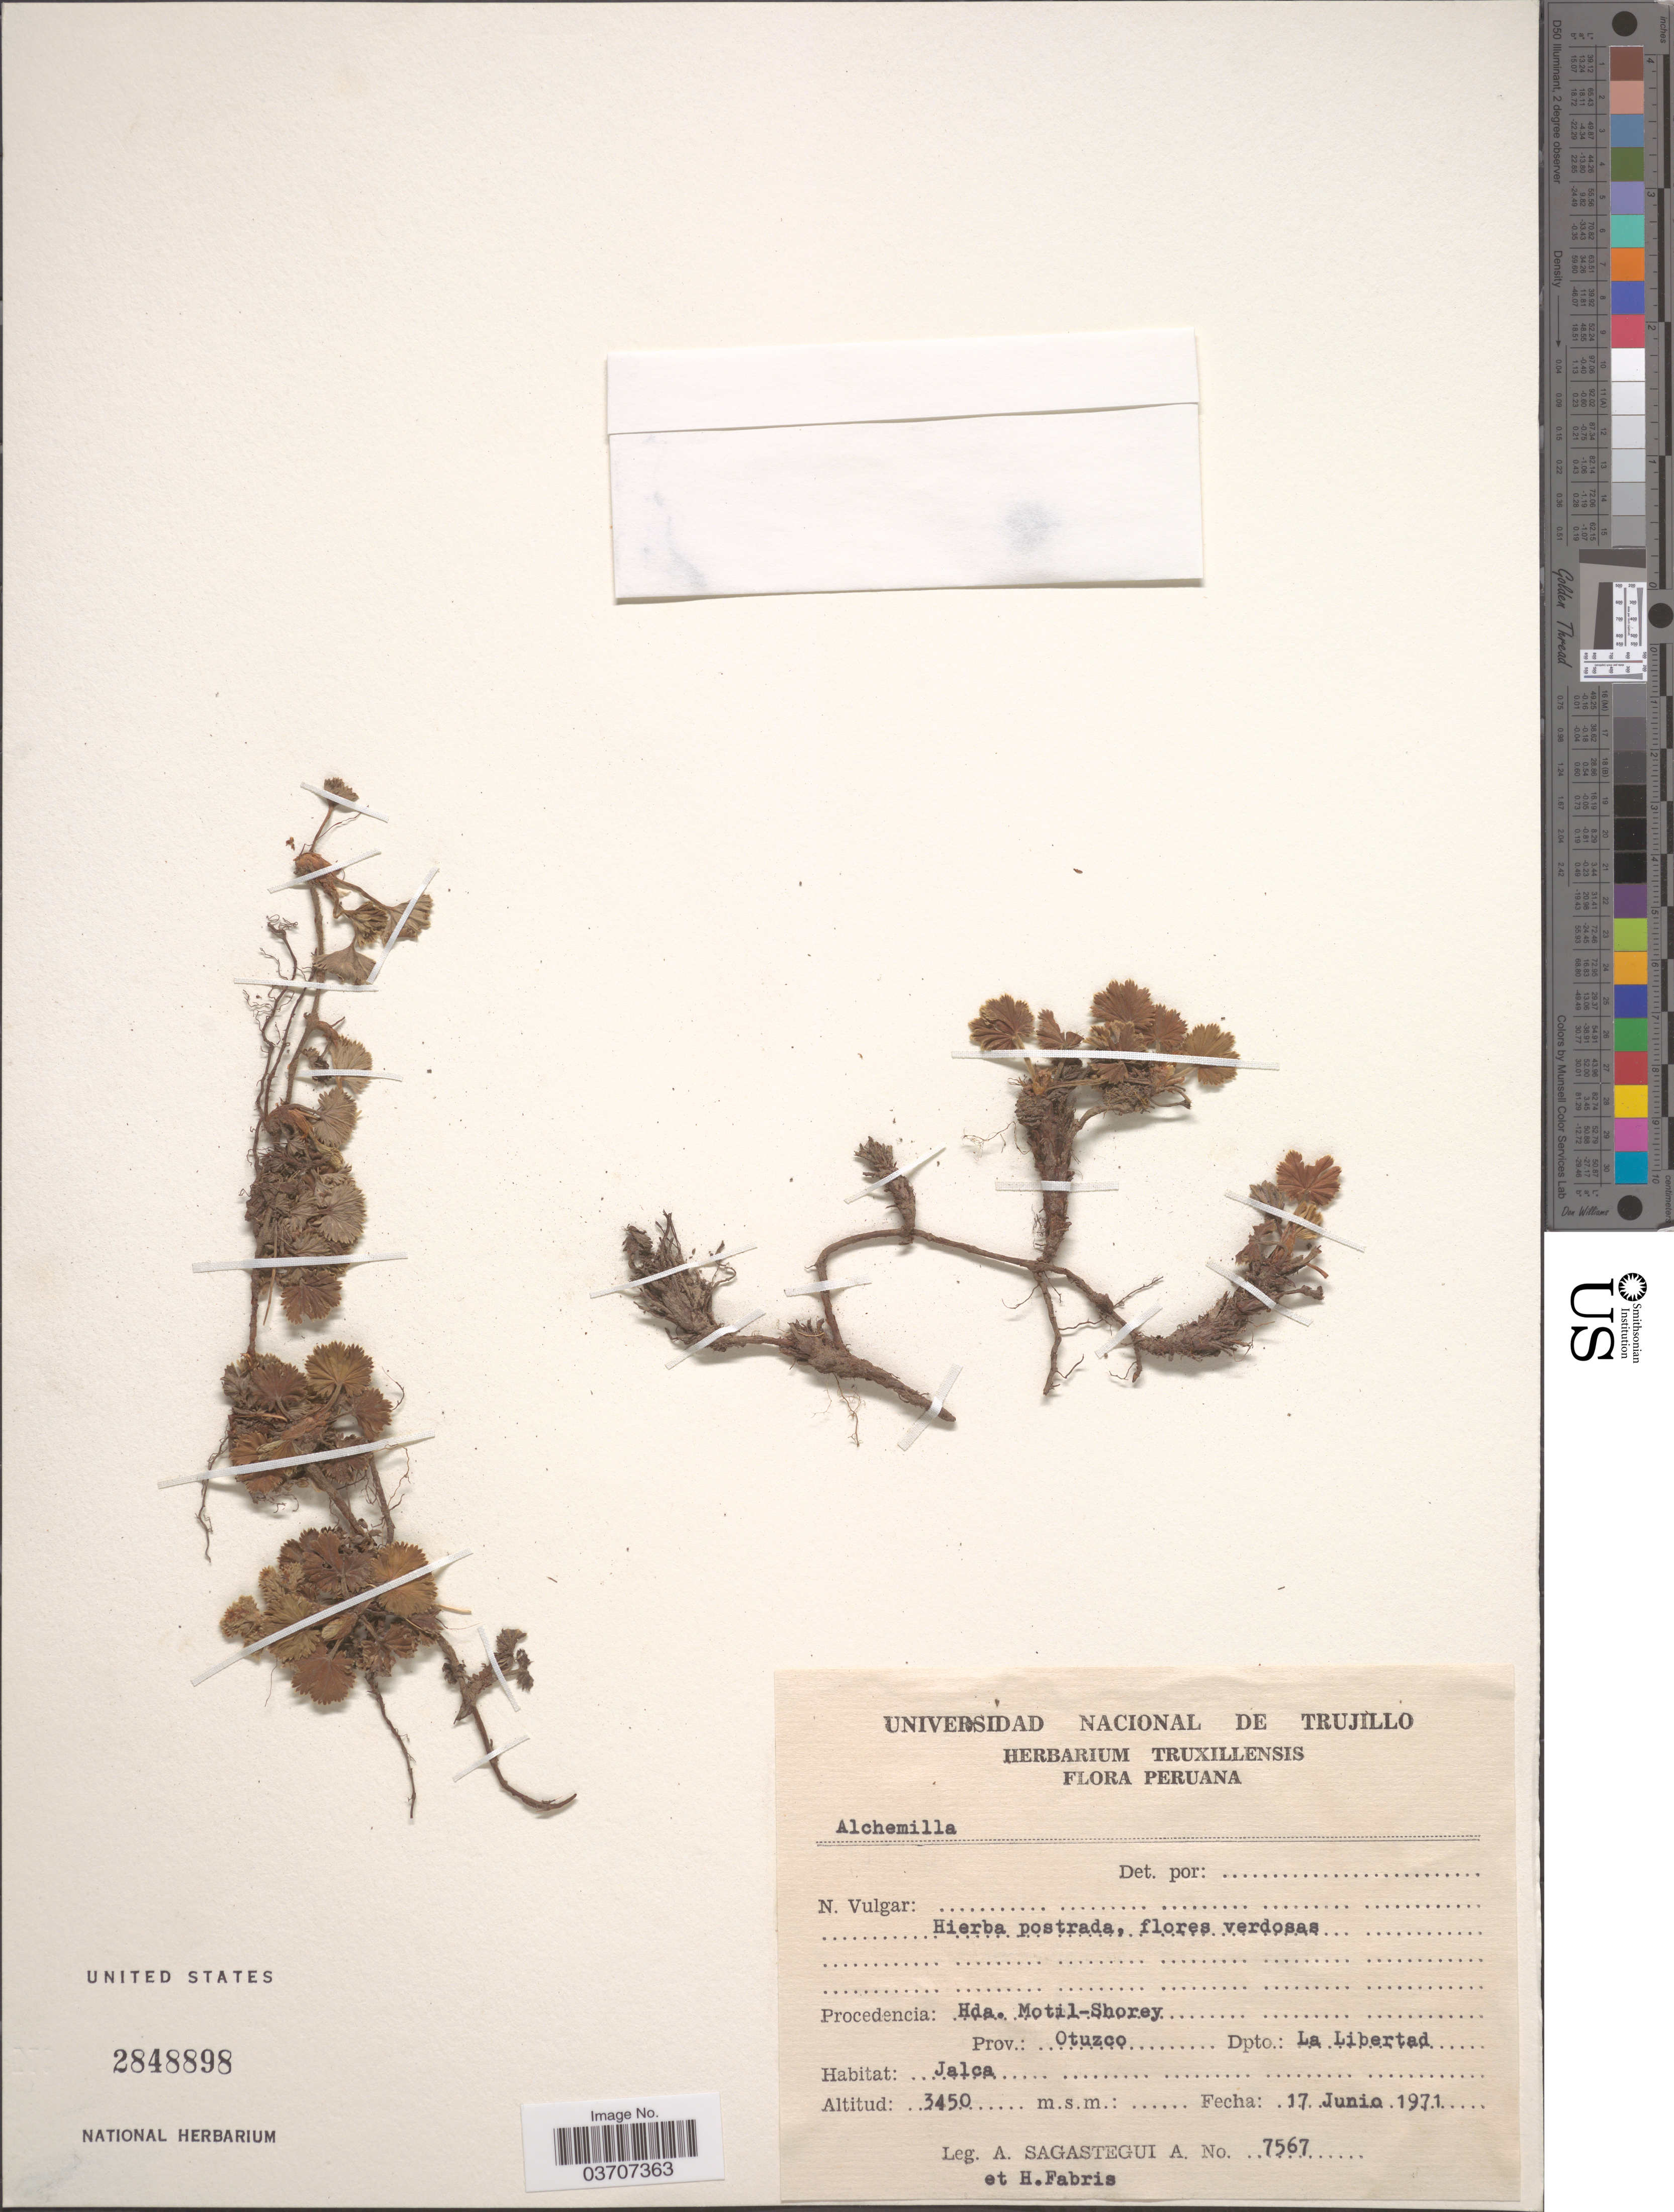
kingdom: Plantae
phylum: Tracheophyta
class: Magnoliopsida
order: Rosales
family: Rosaceae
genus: Lachemilla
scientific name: Lachemilla sp.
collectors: A. Sagástegui A. & H. Fabris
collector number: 7567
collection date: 1971-06-17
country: Peru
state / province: La Libertad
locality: Hda. Motil-Shorey. Prov.: Otuzco. Dpto.: La Libertad.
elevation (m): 3450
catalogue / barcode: US 2848898